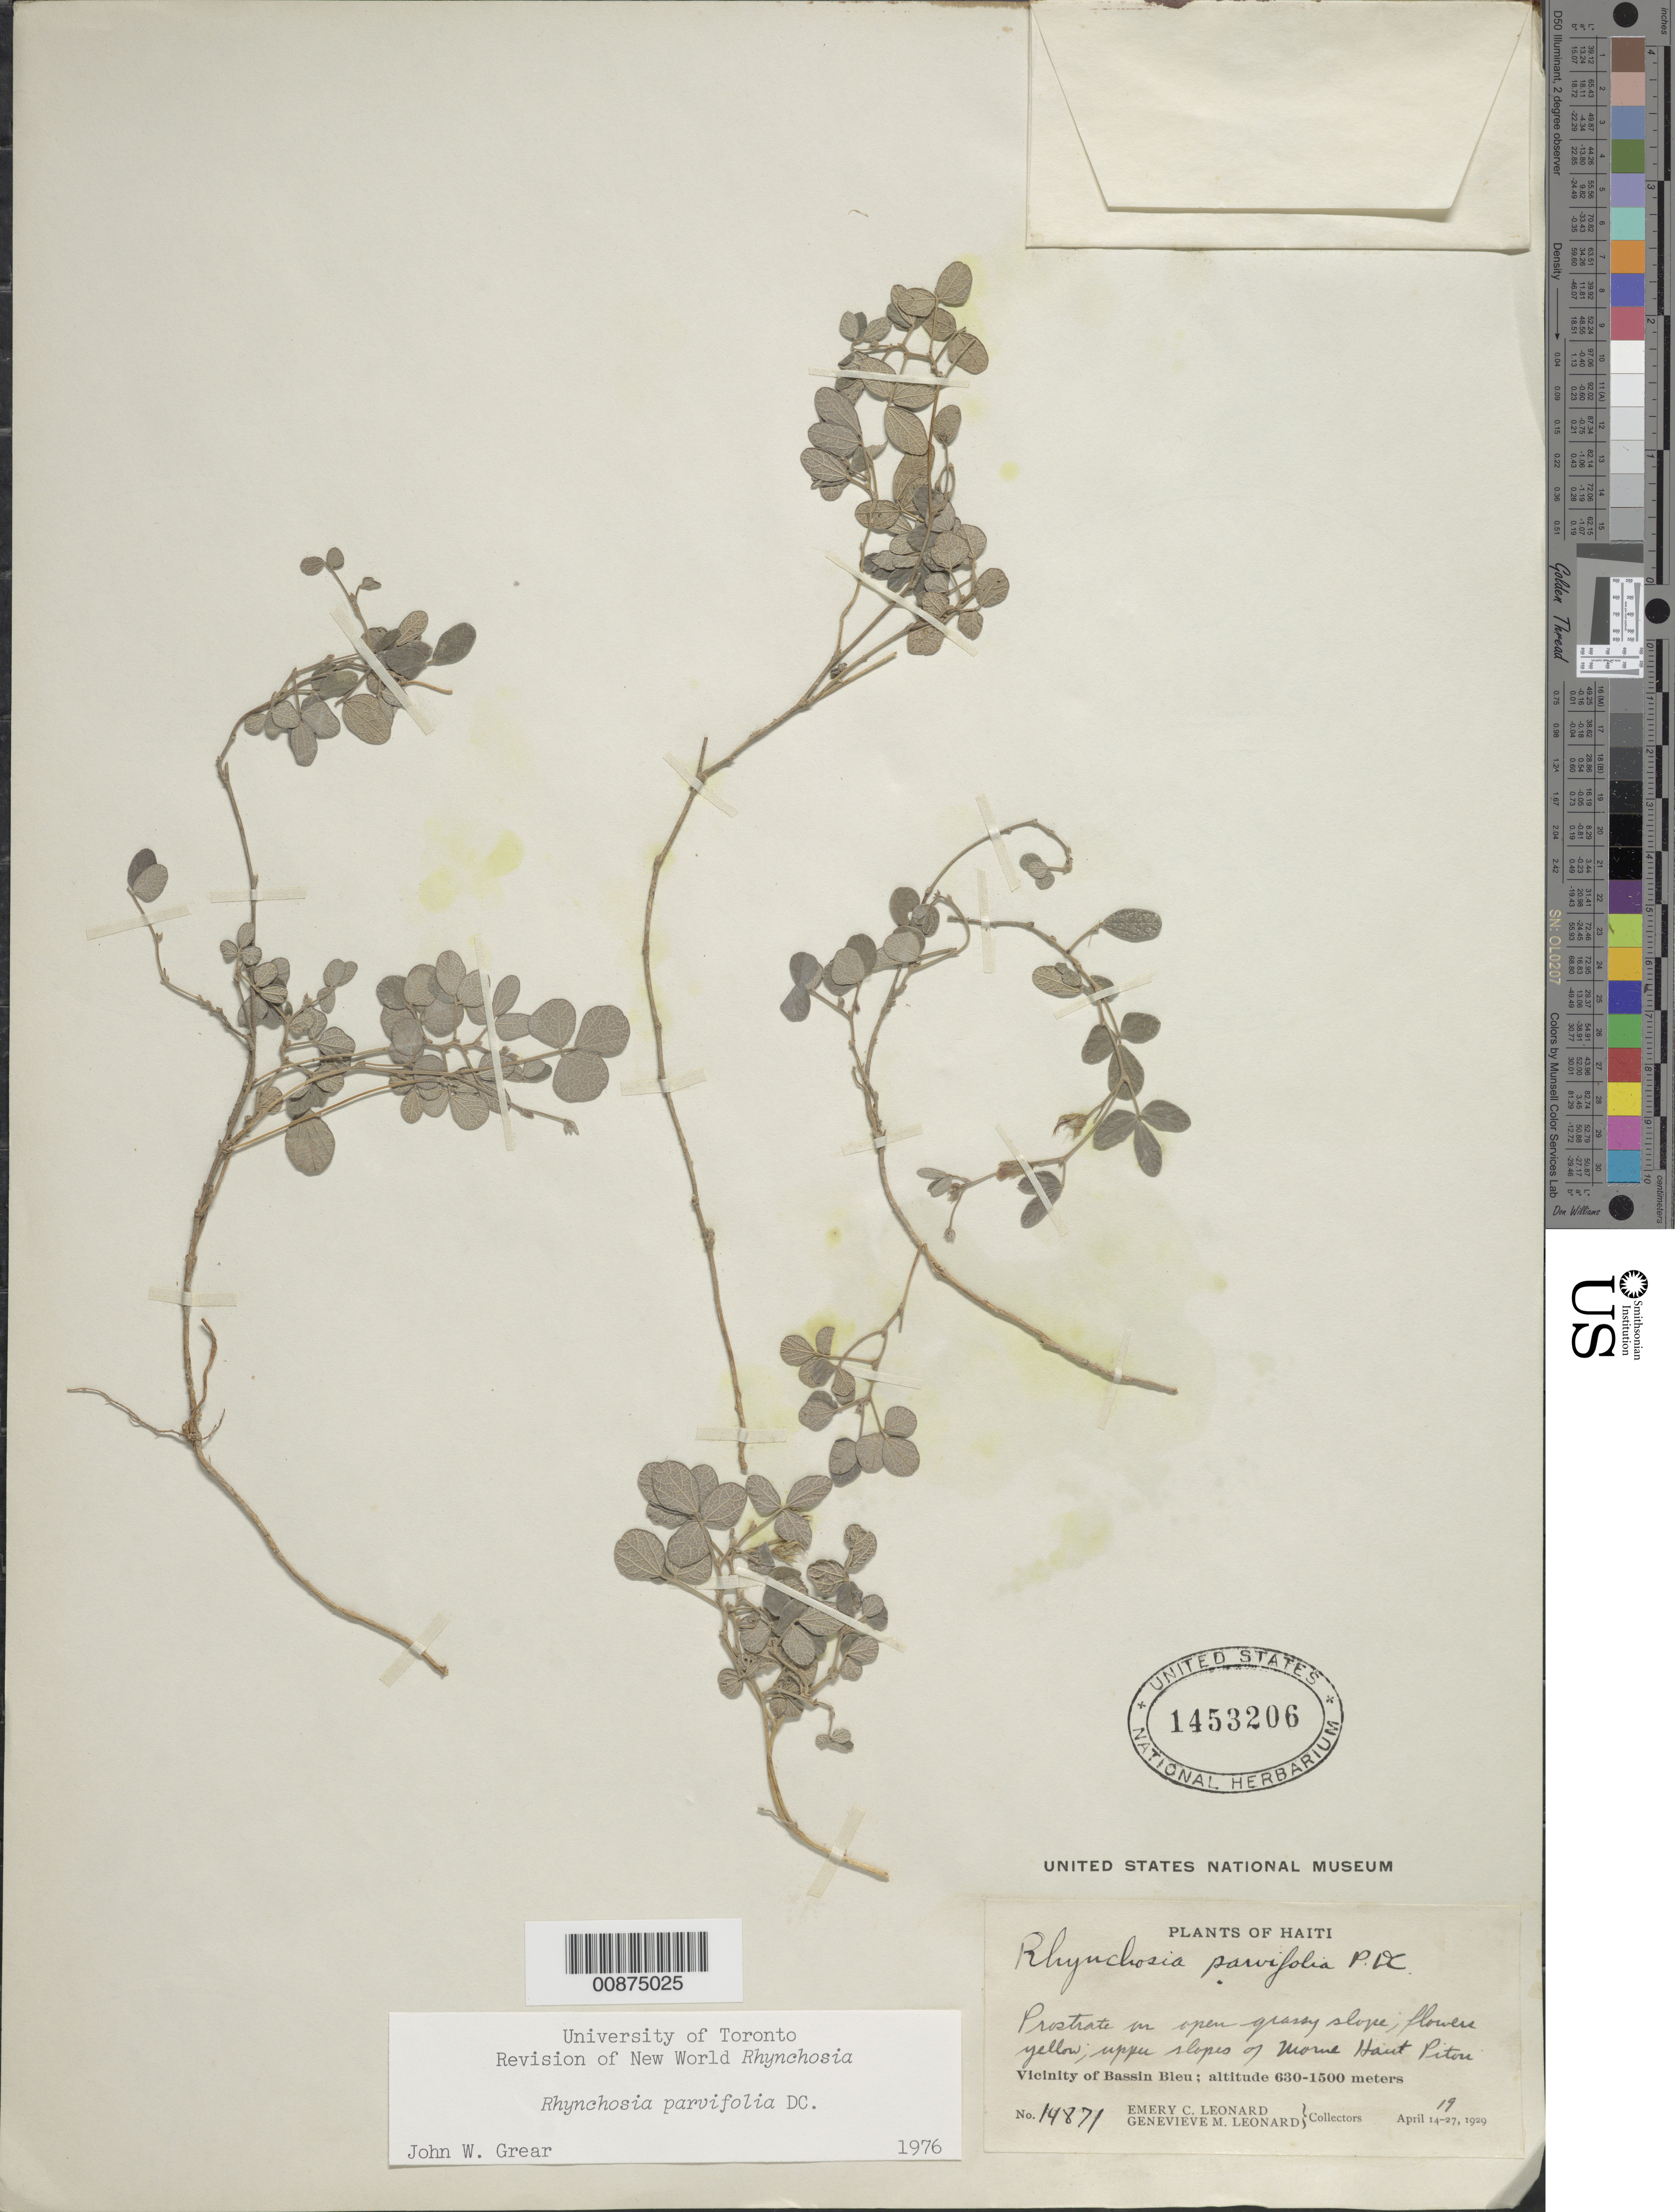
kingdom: Plantae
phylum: Tracheophyta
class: Magnoliopsida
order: Fabales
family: Fabaceae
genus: Rhynchosia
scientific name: Rhynchosia parvifolia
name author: DC.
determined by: Grear, J. W., Jr.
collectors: E. C. Leonard & G. M. Leonard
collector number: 14871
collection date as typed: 19 Apr 1929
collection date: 1929-04-19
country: Haiti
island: Hispaniola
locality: Vicinity of Bassin Bleu. Upper slopes of Morne Haut Piton.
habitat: On open grassy slope.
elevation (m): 630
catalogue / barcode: US 1453206